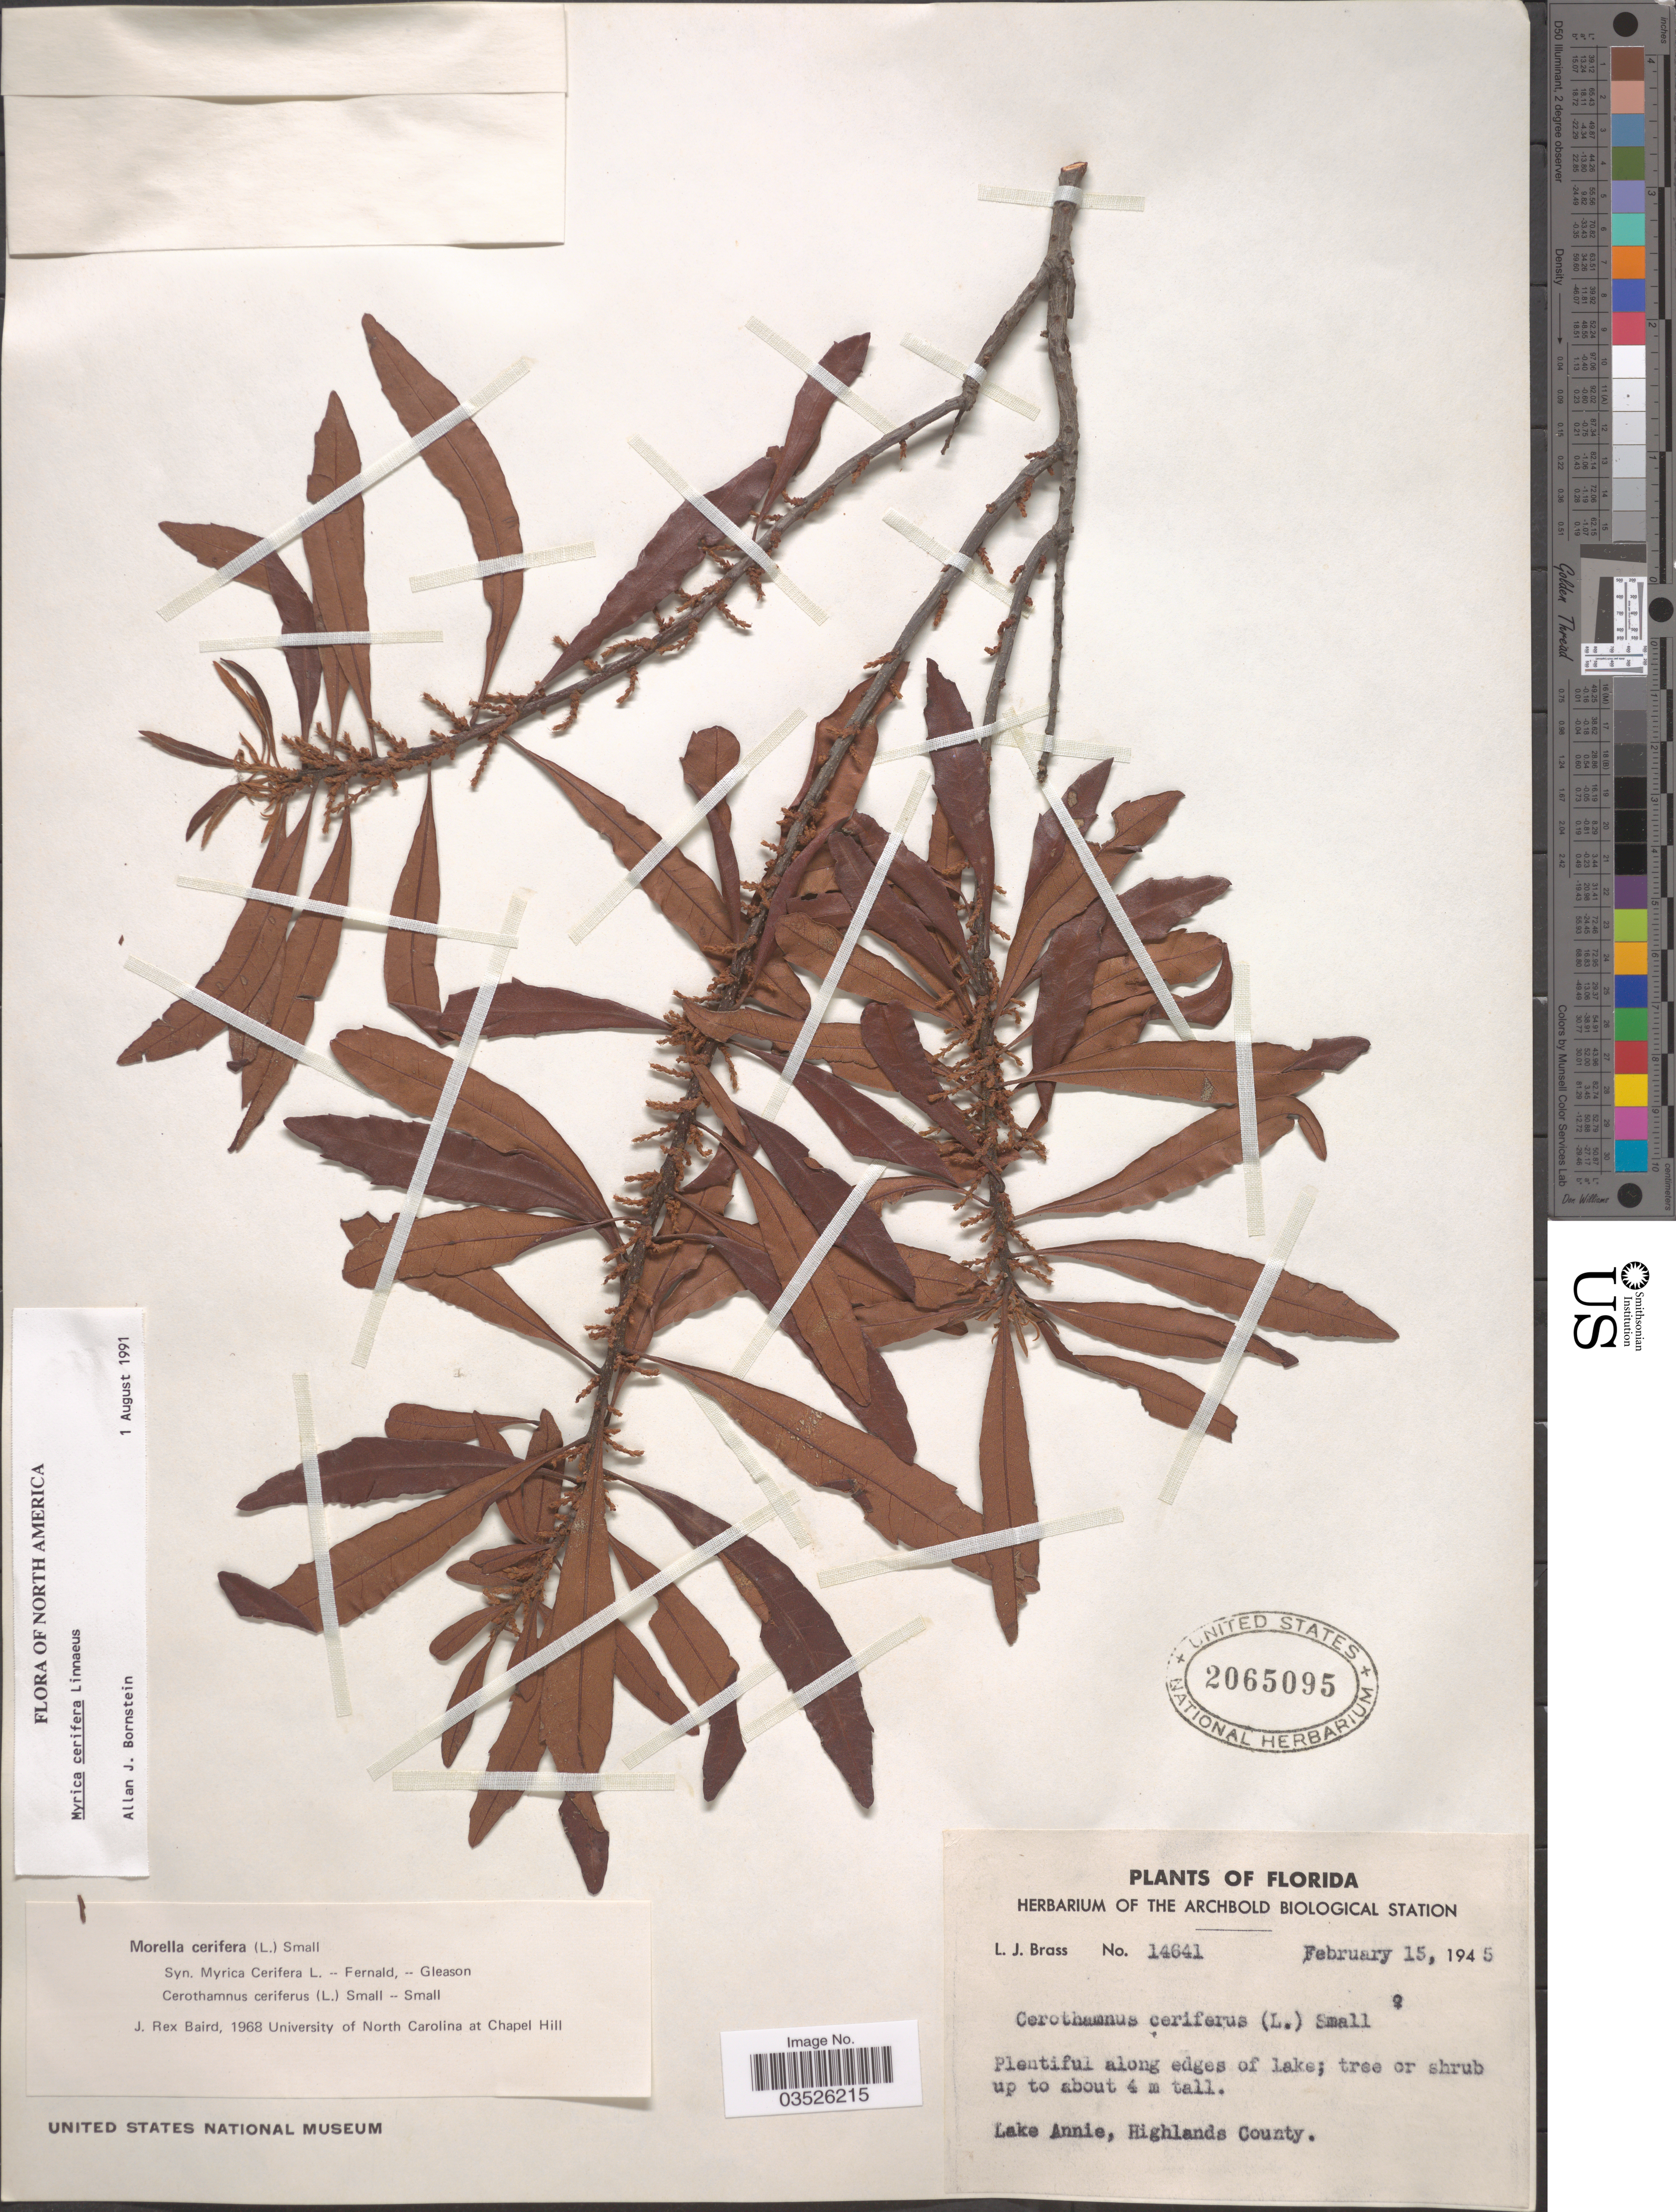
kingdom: Plantae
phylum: Tracheophyta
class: Magnoliopsida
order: Fagales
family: Myricaceae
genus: Morella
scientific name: Morella cerifera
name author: (L.) Small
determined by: Baird, James Rex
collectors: L. J. Brass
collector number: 14641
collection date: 1945-02-15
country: United States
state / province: Florida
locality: Plentiful along edges of Lake. Lake Annie, Highlands County.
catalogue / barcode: US 2065095